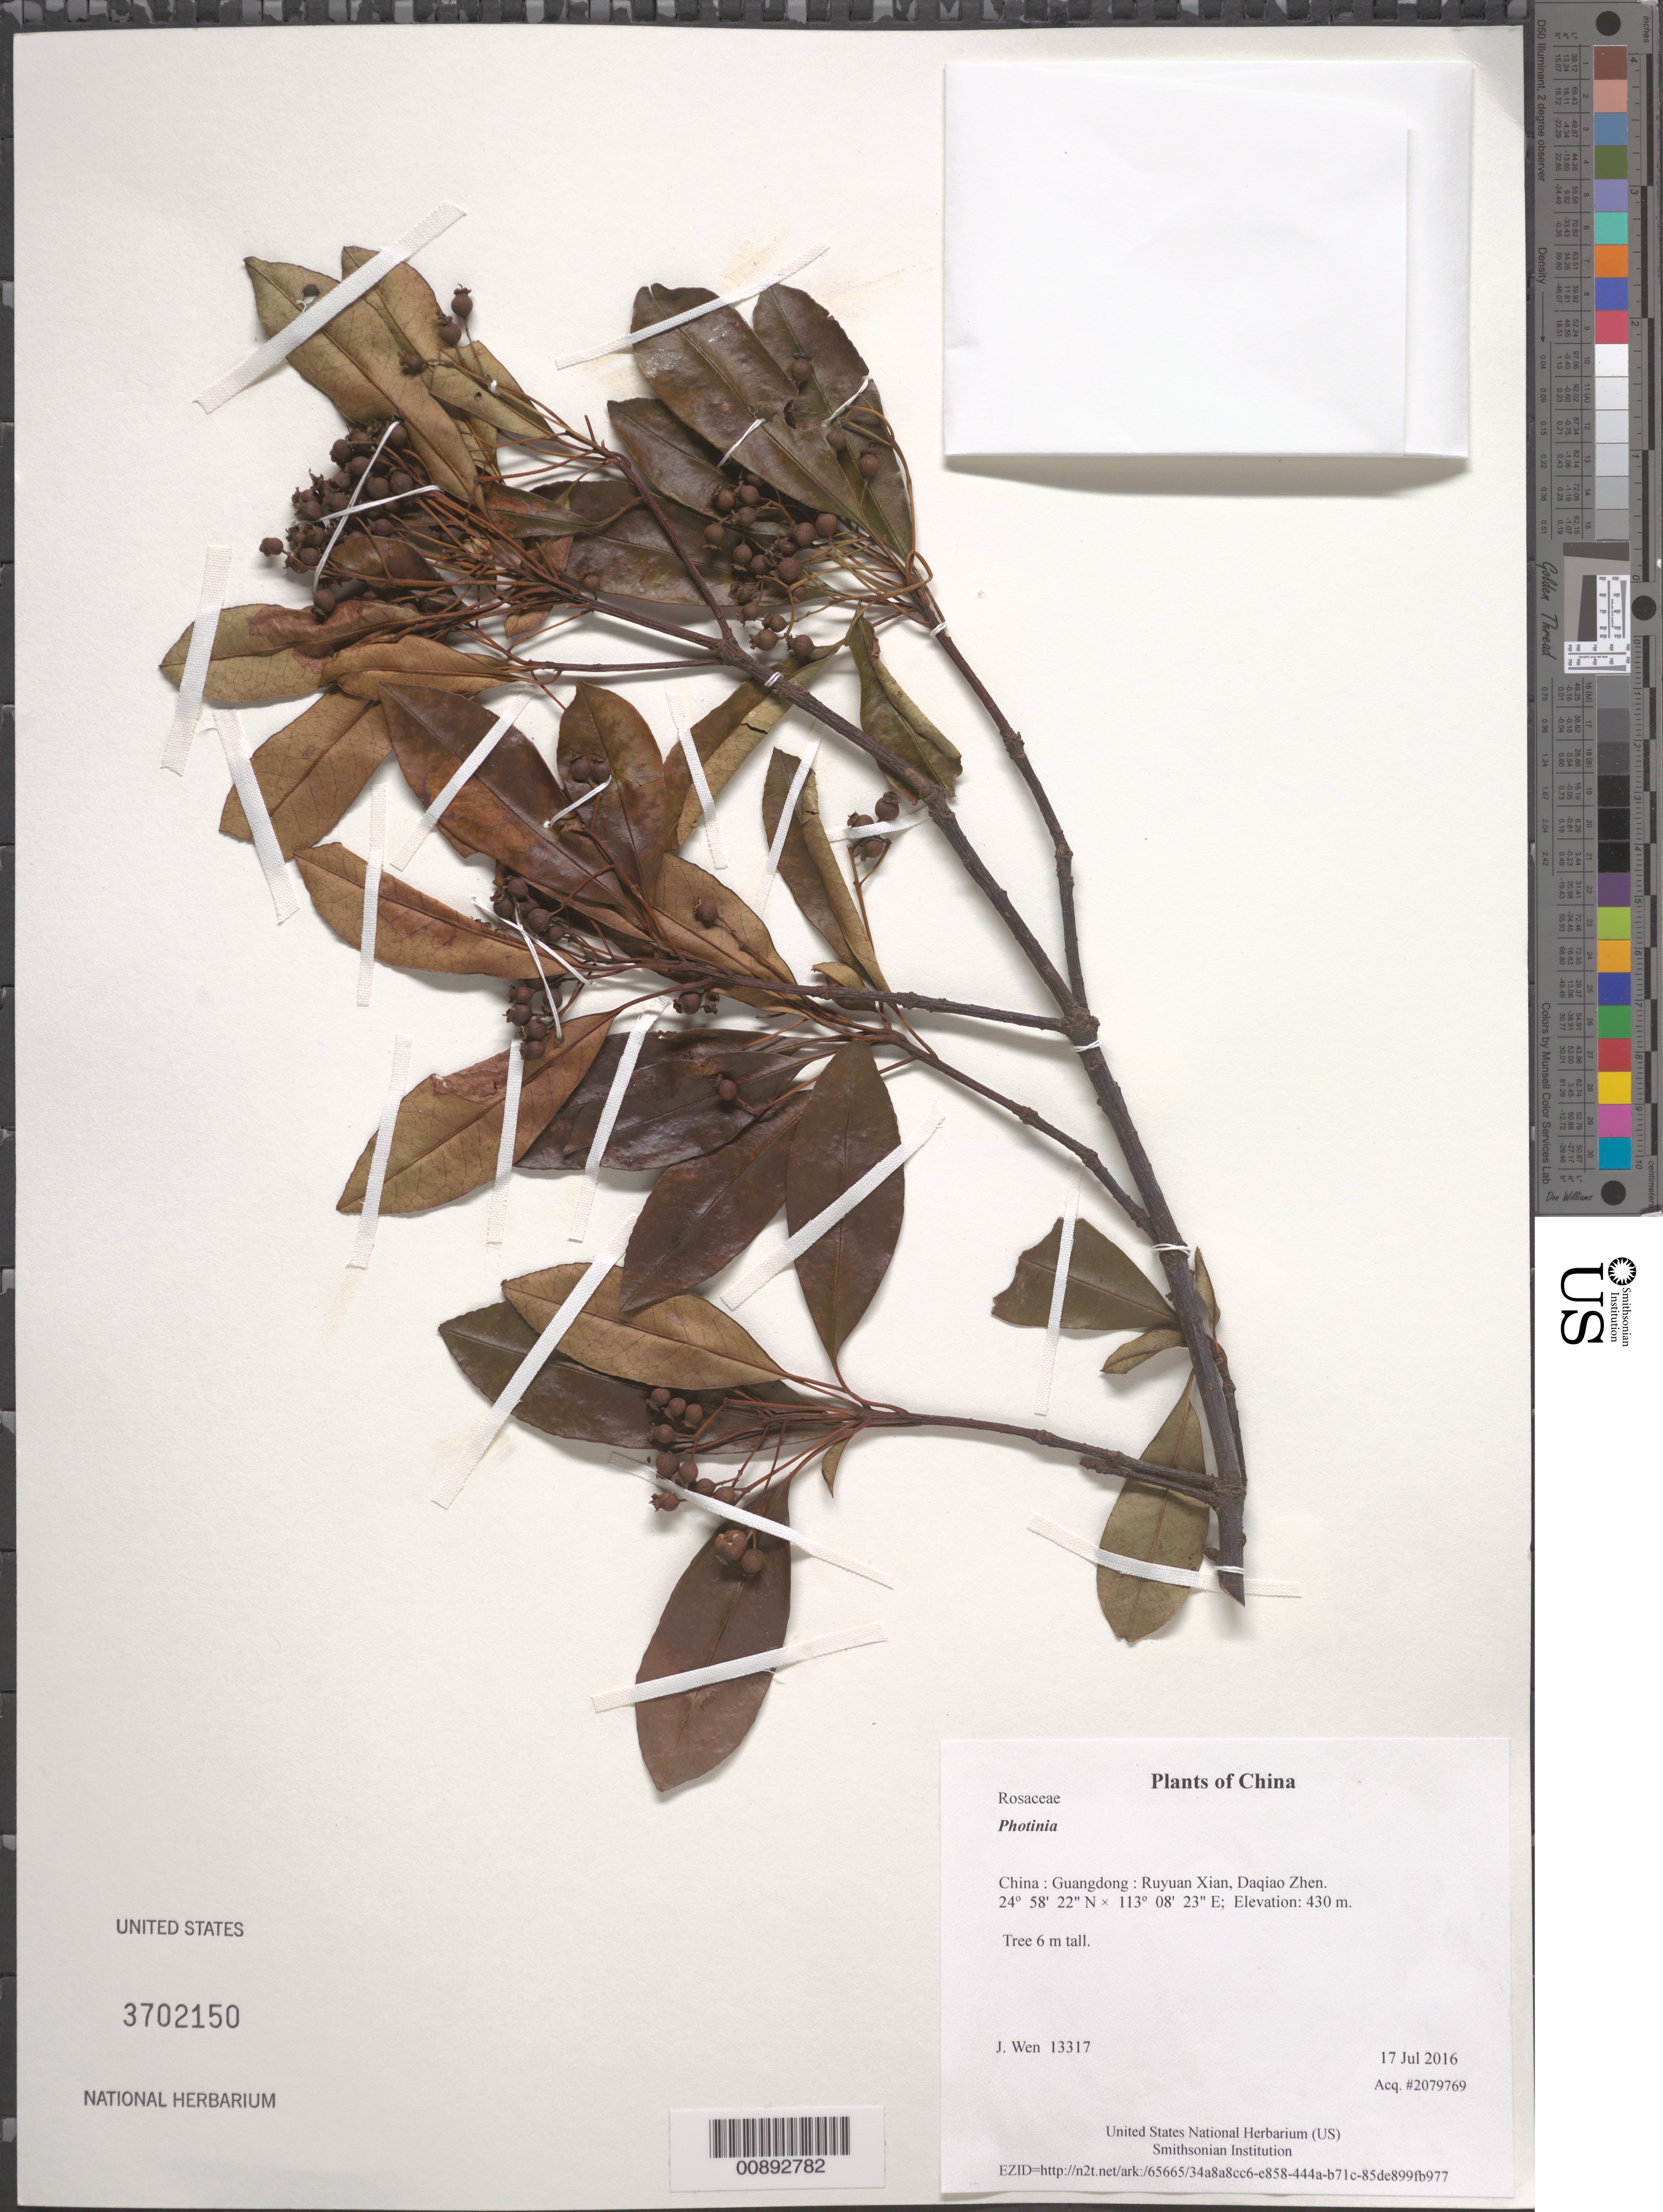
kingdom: Plantae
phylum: Tracheophyta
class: Magnoliopsida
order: Rosales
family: Rosaceae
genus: Photinia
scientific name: Photinia sp.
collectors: J. Wen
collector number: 13317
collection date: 2016-07-17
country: China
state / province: Guangdong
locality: Ruyuan Xian, Daqiao Zhen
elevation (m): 430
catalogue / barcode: US 3702150